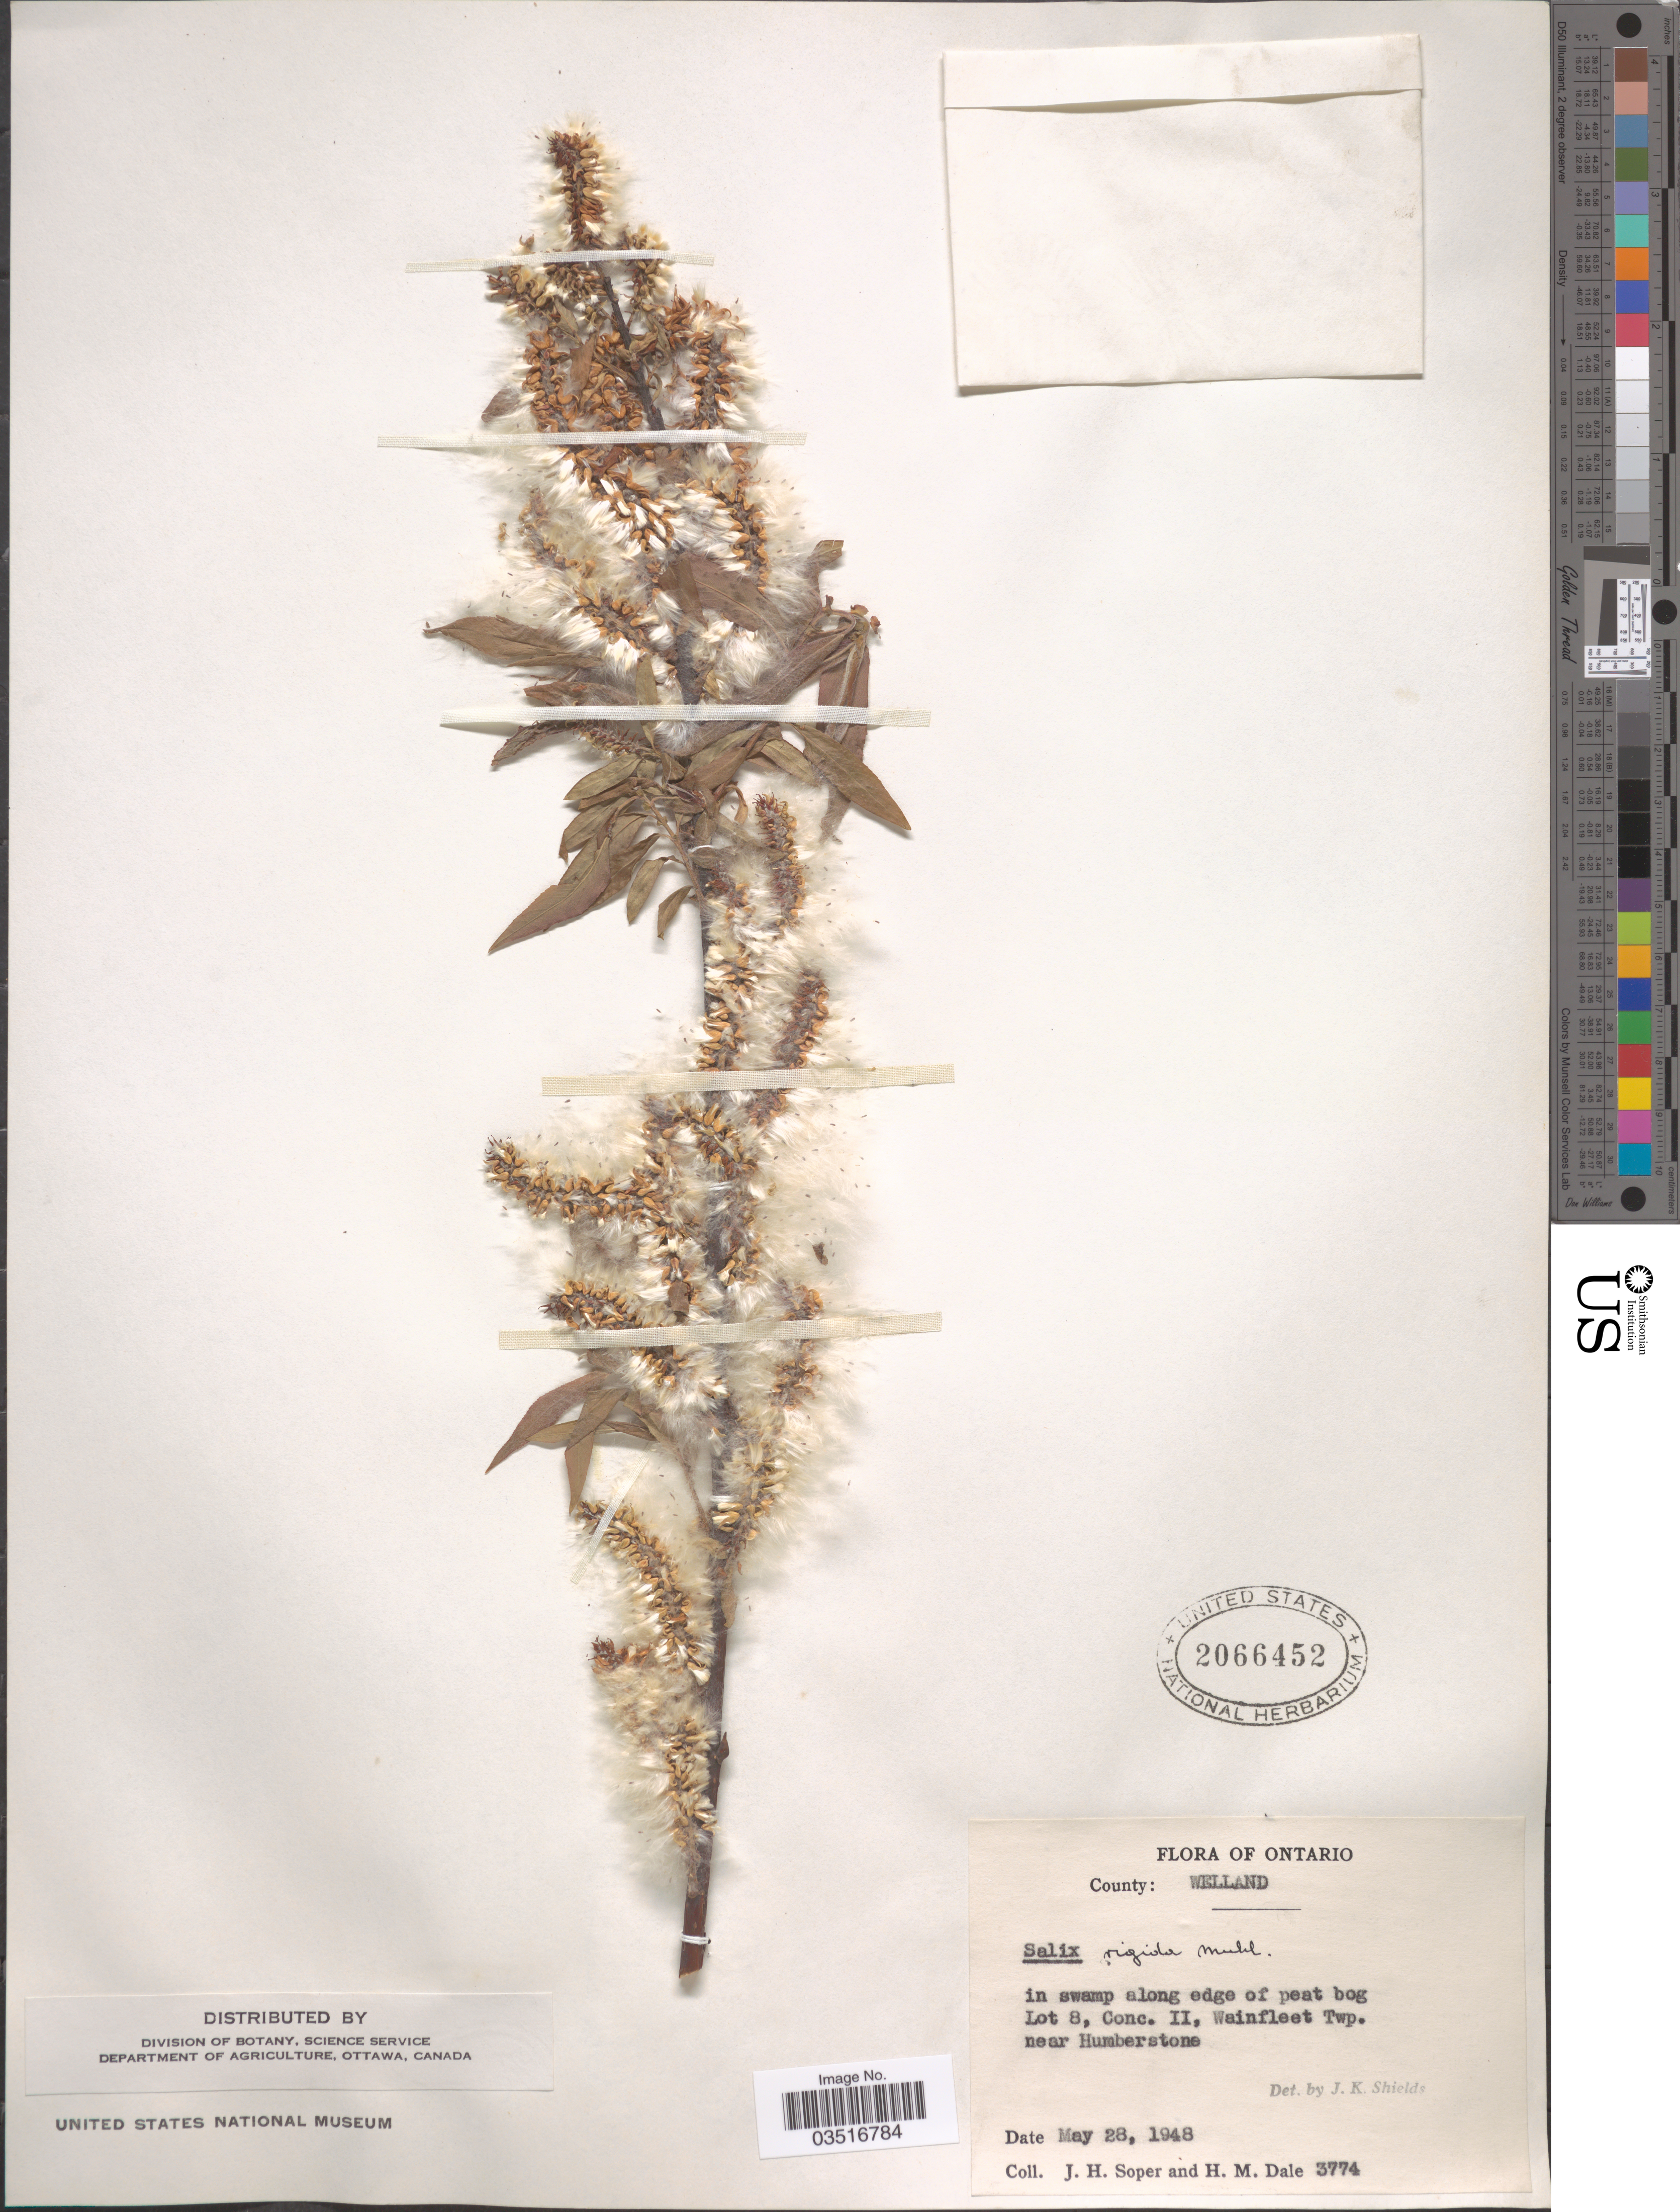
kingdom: Plantae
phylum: Tracheophyta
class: Magnoliopsida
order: Malpighiales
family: Salicaceae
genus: Salix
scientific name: Salix rigida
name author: Muhl.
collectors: J. H. Soper & H. M. Dale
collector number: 3774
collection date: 1948-05-28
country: Canada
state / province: Ontario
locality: County: Welland. In swamp along edge of peat bog Lot 8, Conc. II, Wainfleet Twp. near Humberstone.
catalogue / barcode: US 2066452